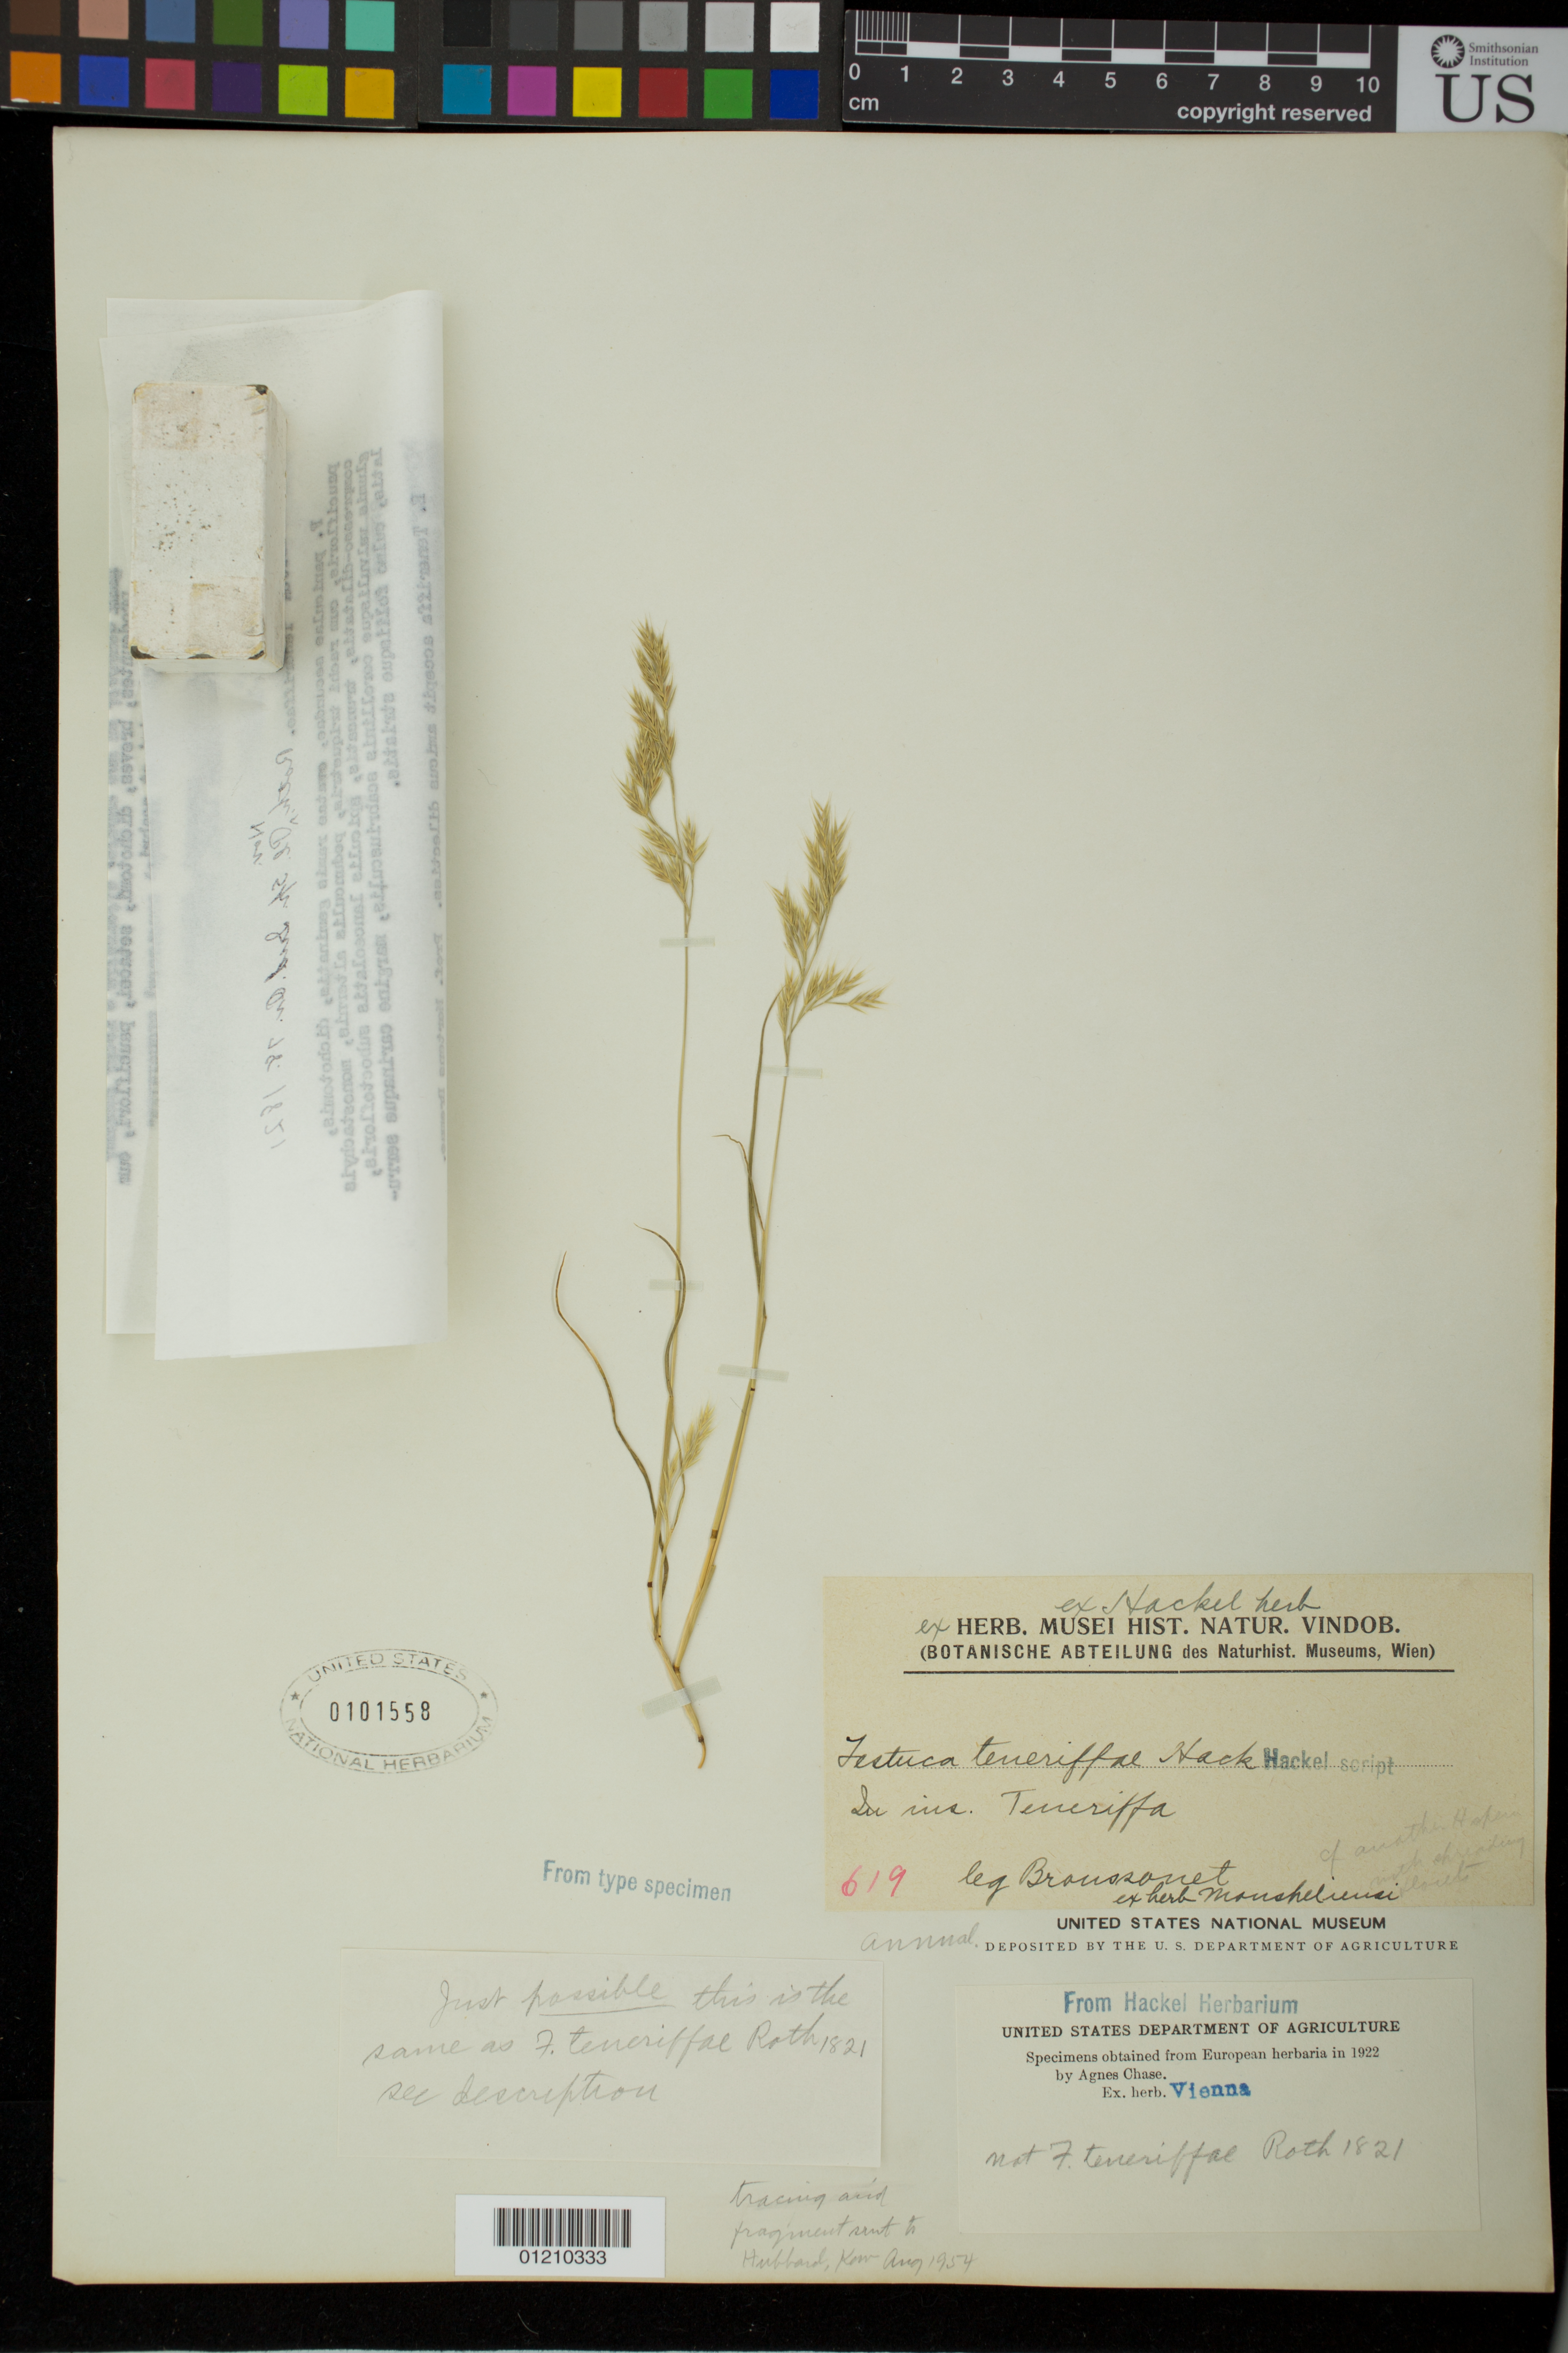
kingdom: Plantae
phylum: Tracheophyta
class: Liliopsida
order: Poales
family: Poaceae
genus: Festuca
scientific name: Festuca teneriffae Hack., nom. illeg.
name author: Hack.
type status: Isotype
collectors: P. Broussonet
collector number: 619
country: Spain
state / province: Canarias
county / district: Santa Cruz de Tenerife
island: Tenerife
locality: In ins. Teneriffa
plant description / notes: Fragmentary material of type specimen ex herb. Vienna.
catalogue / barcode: US 101558